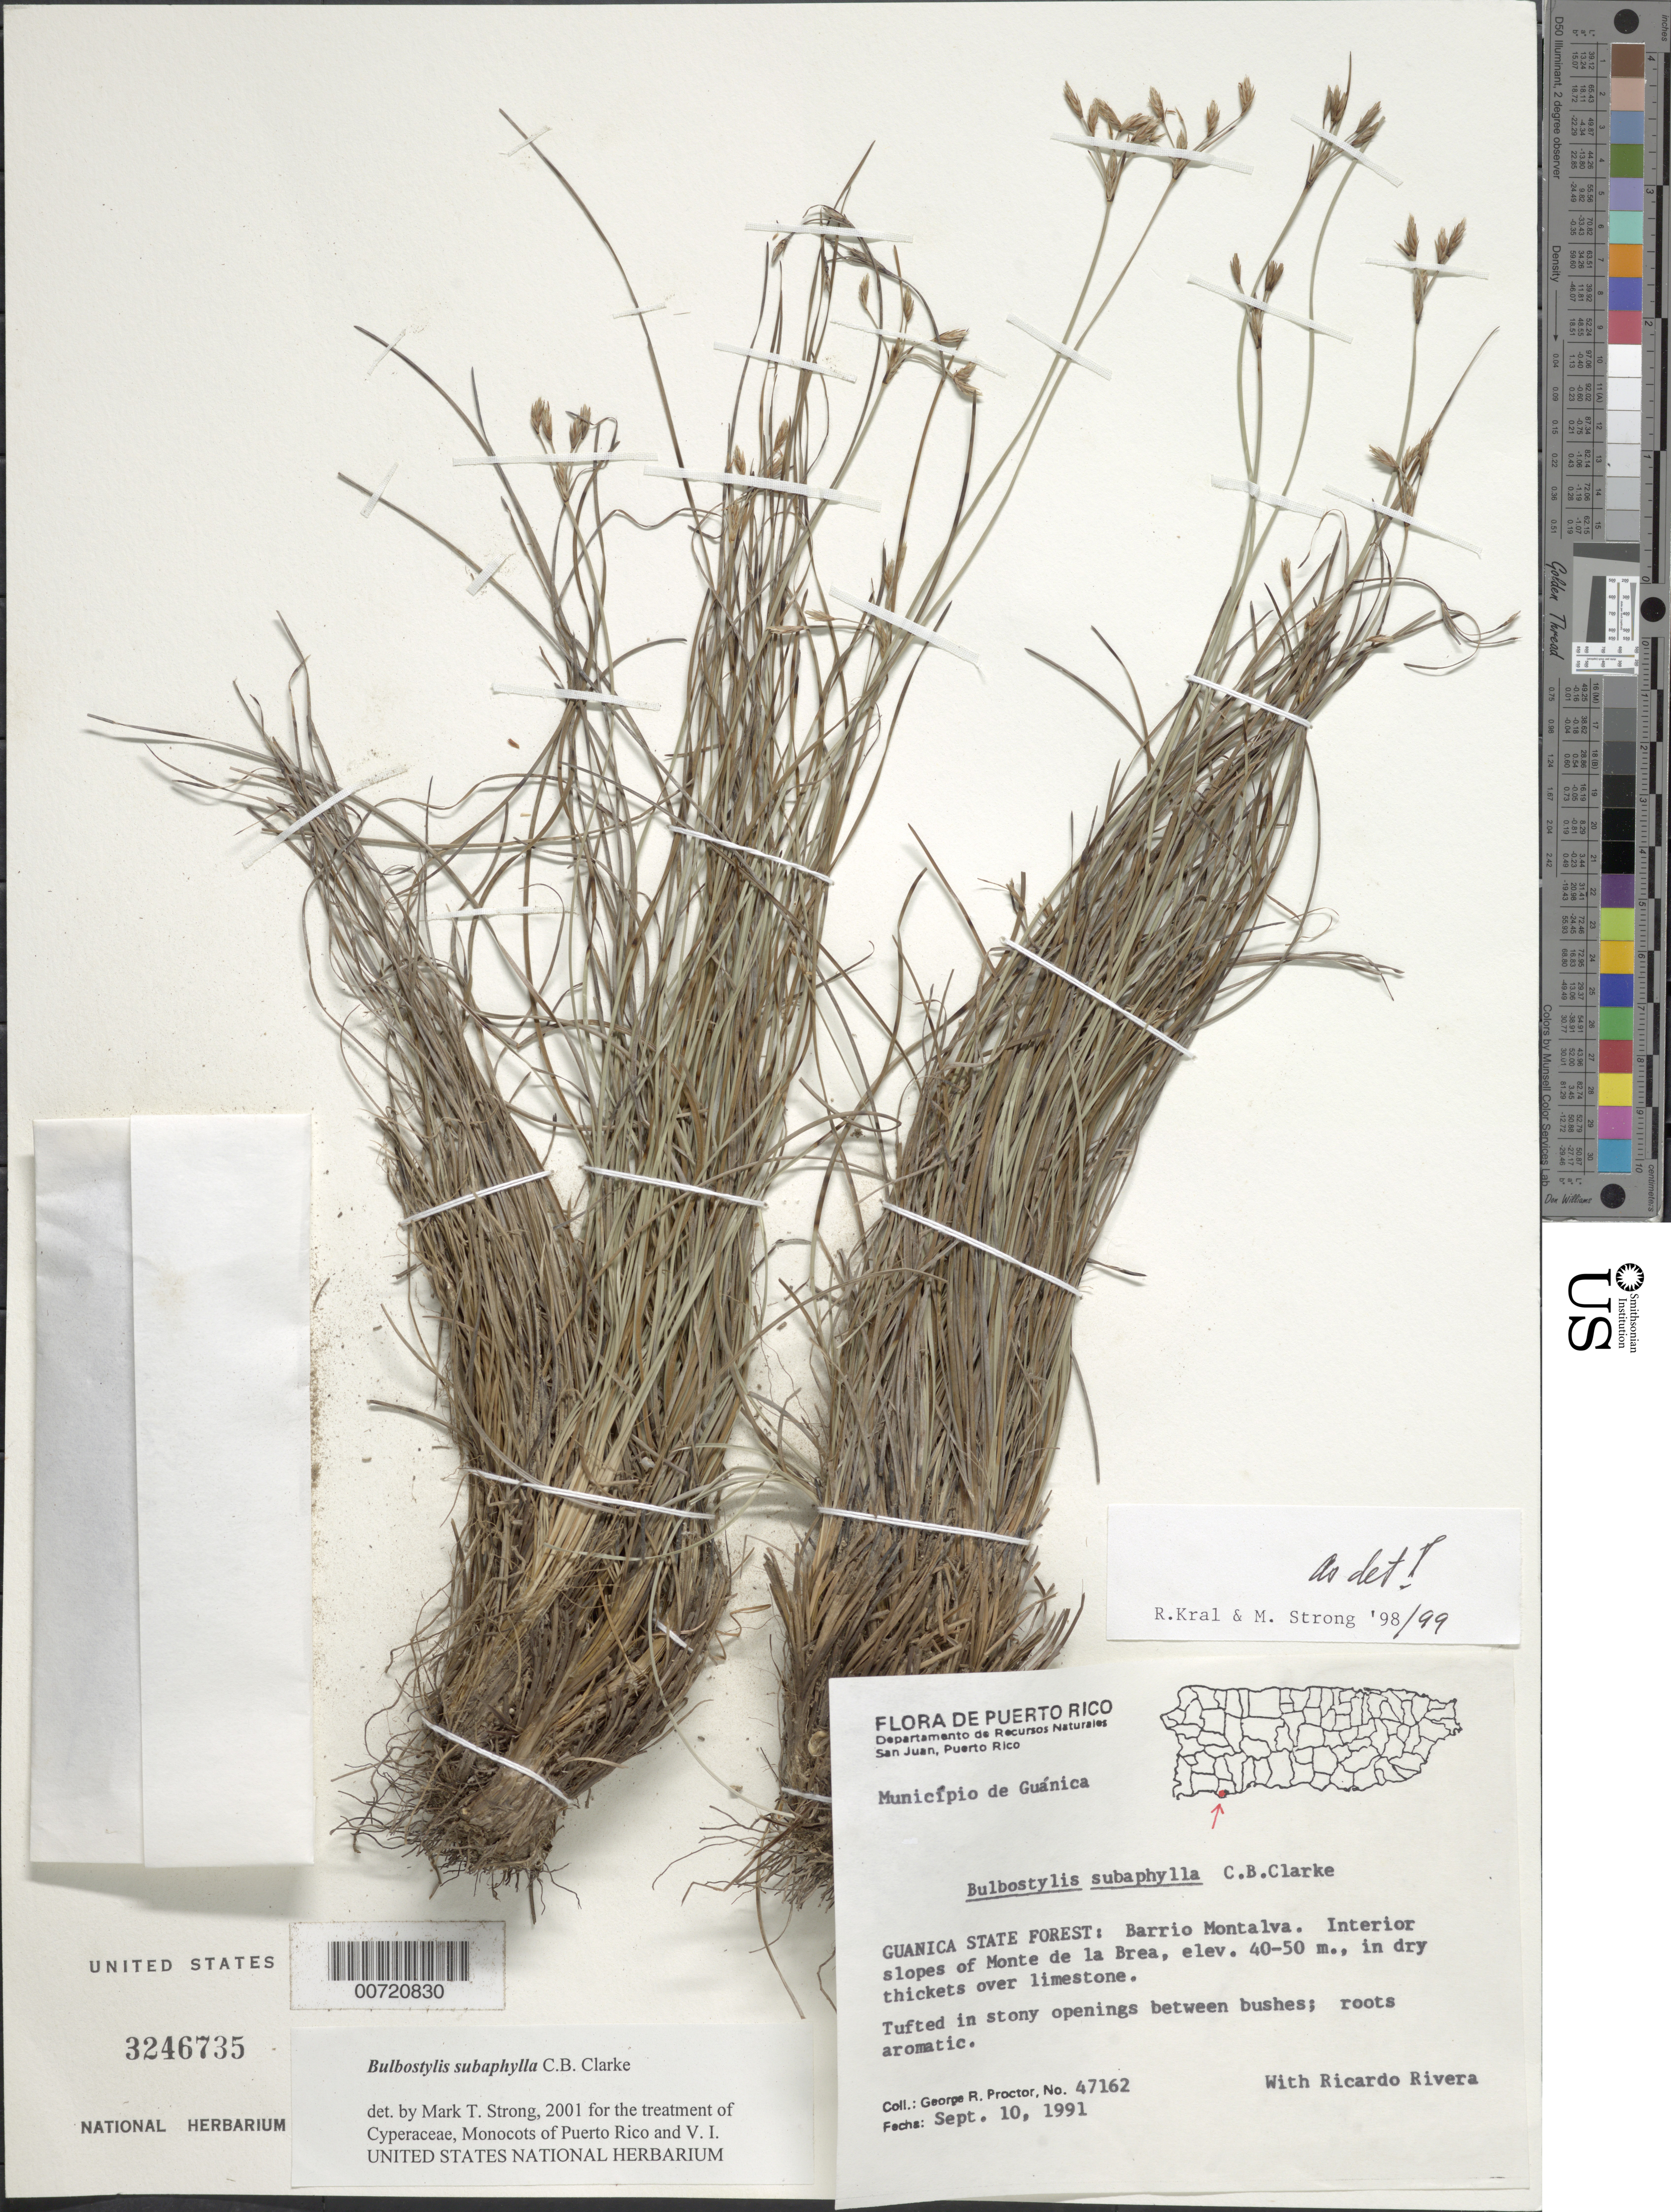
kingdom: Plantae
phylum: Tracheophyta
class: Liliopsida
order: Poales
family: Cyperaceae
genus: Bulbostylis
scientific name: Bulbostylis subaphylla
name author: C.B. Clarke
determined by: Strong, M. T., (US), Smithsonian Institution - National Museum of Natural History (UNITED STATES)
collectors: G. R. Proctor & R. Rivera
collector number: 47162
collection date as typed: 10 Sep 1991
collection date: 1991-09-10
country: Puerto Rico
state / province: Guánica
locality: Guánica: Guanica State Forest, Barrio Montalva, interior slopes of Monte de la Brea.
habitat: In dry thickets over limestone; stony openings between bushes.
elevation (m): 40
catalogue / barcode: US 3246735